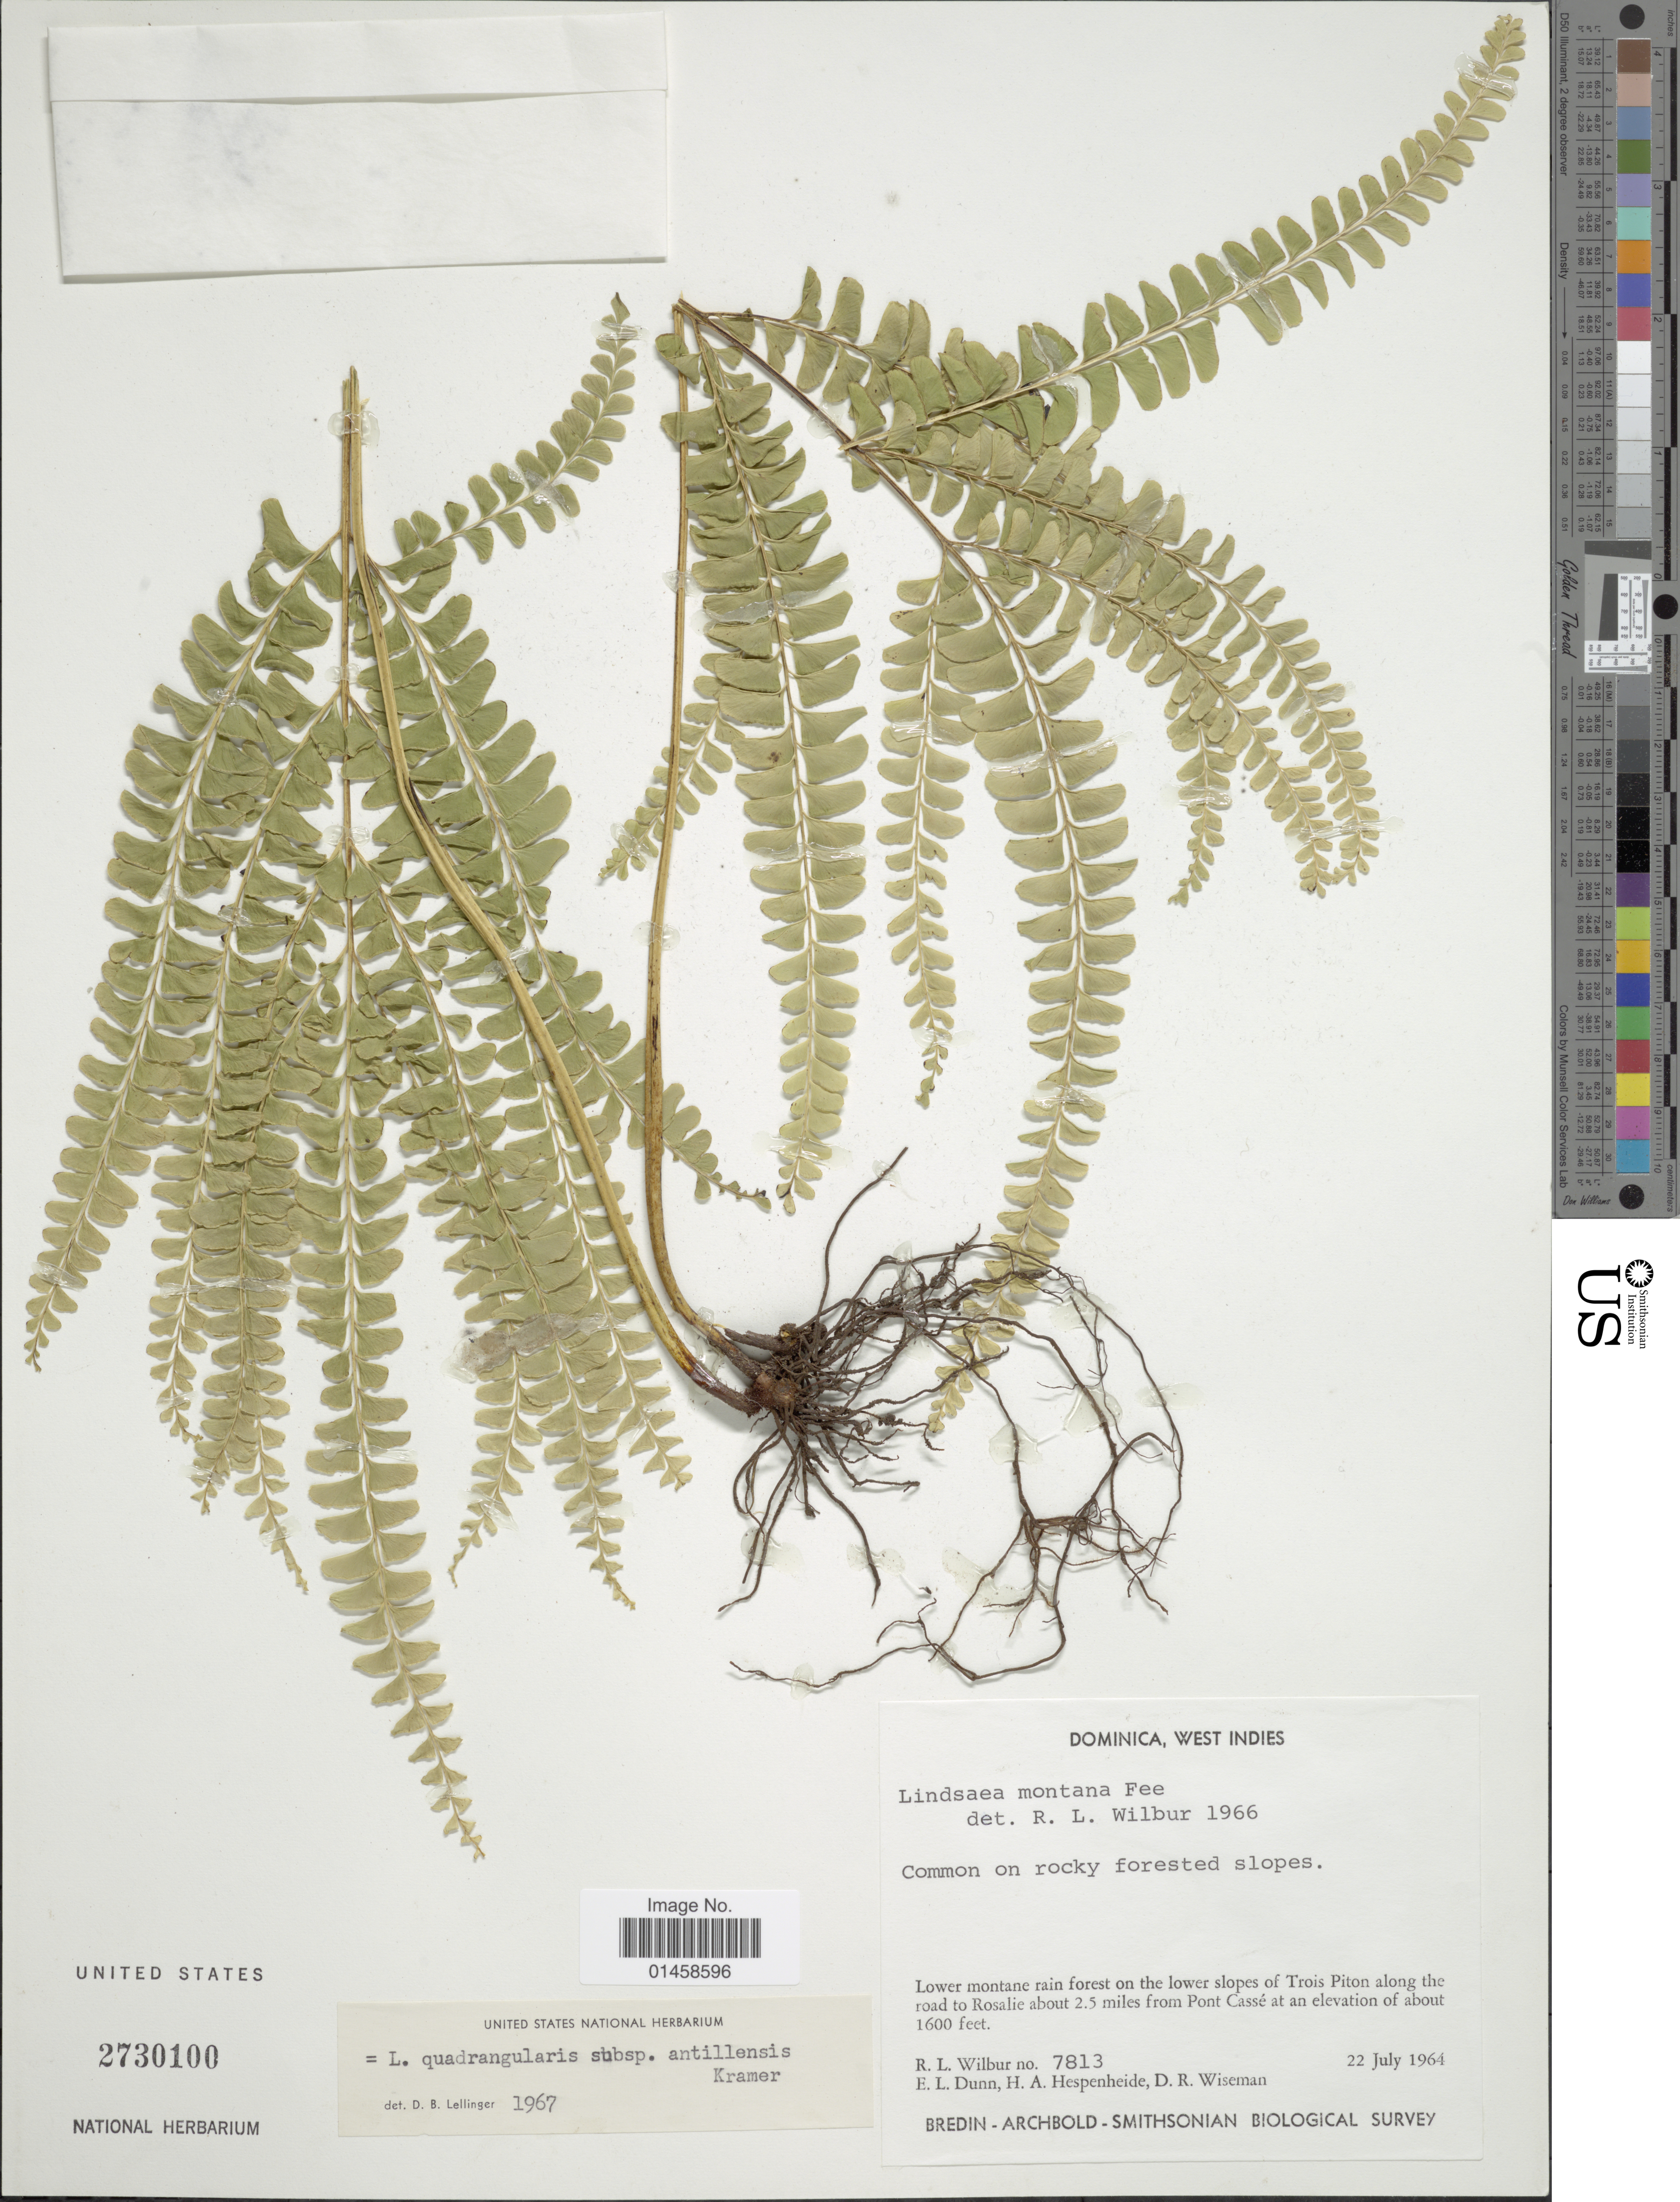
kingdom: Plantae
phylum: Tracheophyta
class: Polypodiopsida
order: Polypodiales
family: Lindsaeaceae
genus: Lindsaea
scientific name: Lindsaea quadrangularis subsp. antillensis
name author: K.U. Kramer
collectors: R. L. Wilbur, E. Dunn, H. Hespendheide & D. R. Wiseman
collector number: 7813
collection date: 1964-07-22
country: Dominica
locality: Lower montane rain forest on the lower slopes of Trois Piton along the road to Rosalie about 2.5 miles from Pont Cassé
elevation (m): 488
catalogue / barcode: US 2730100